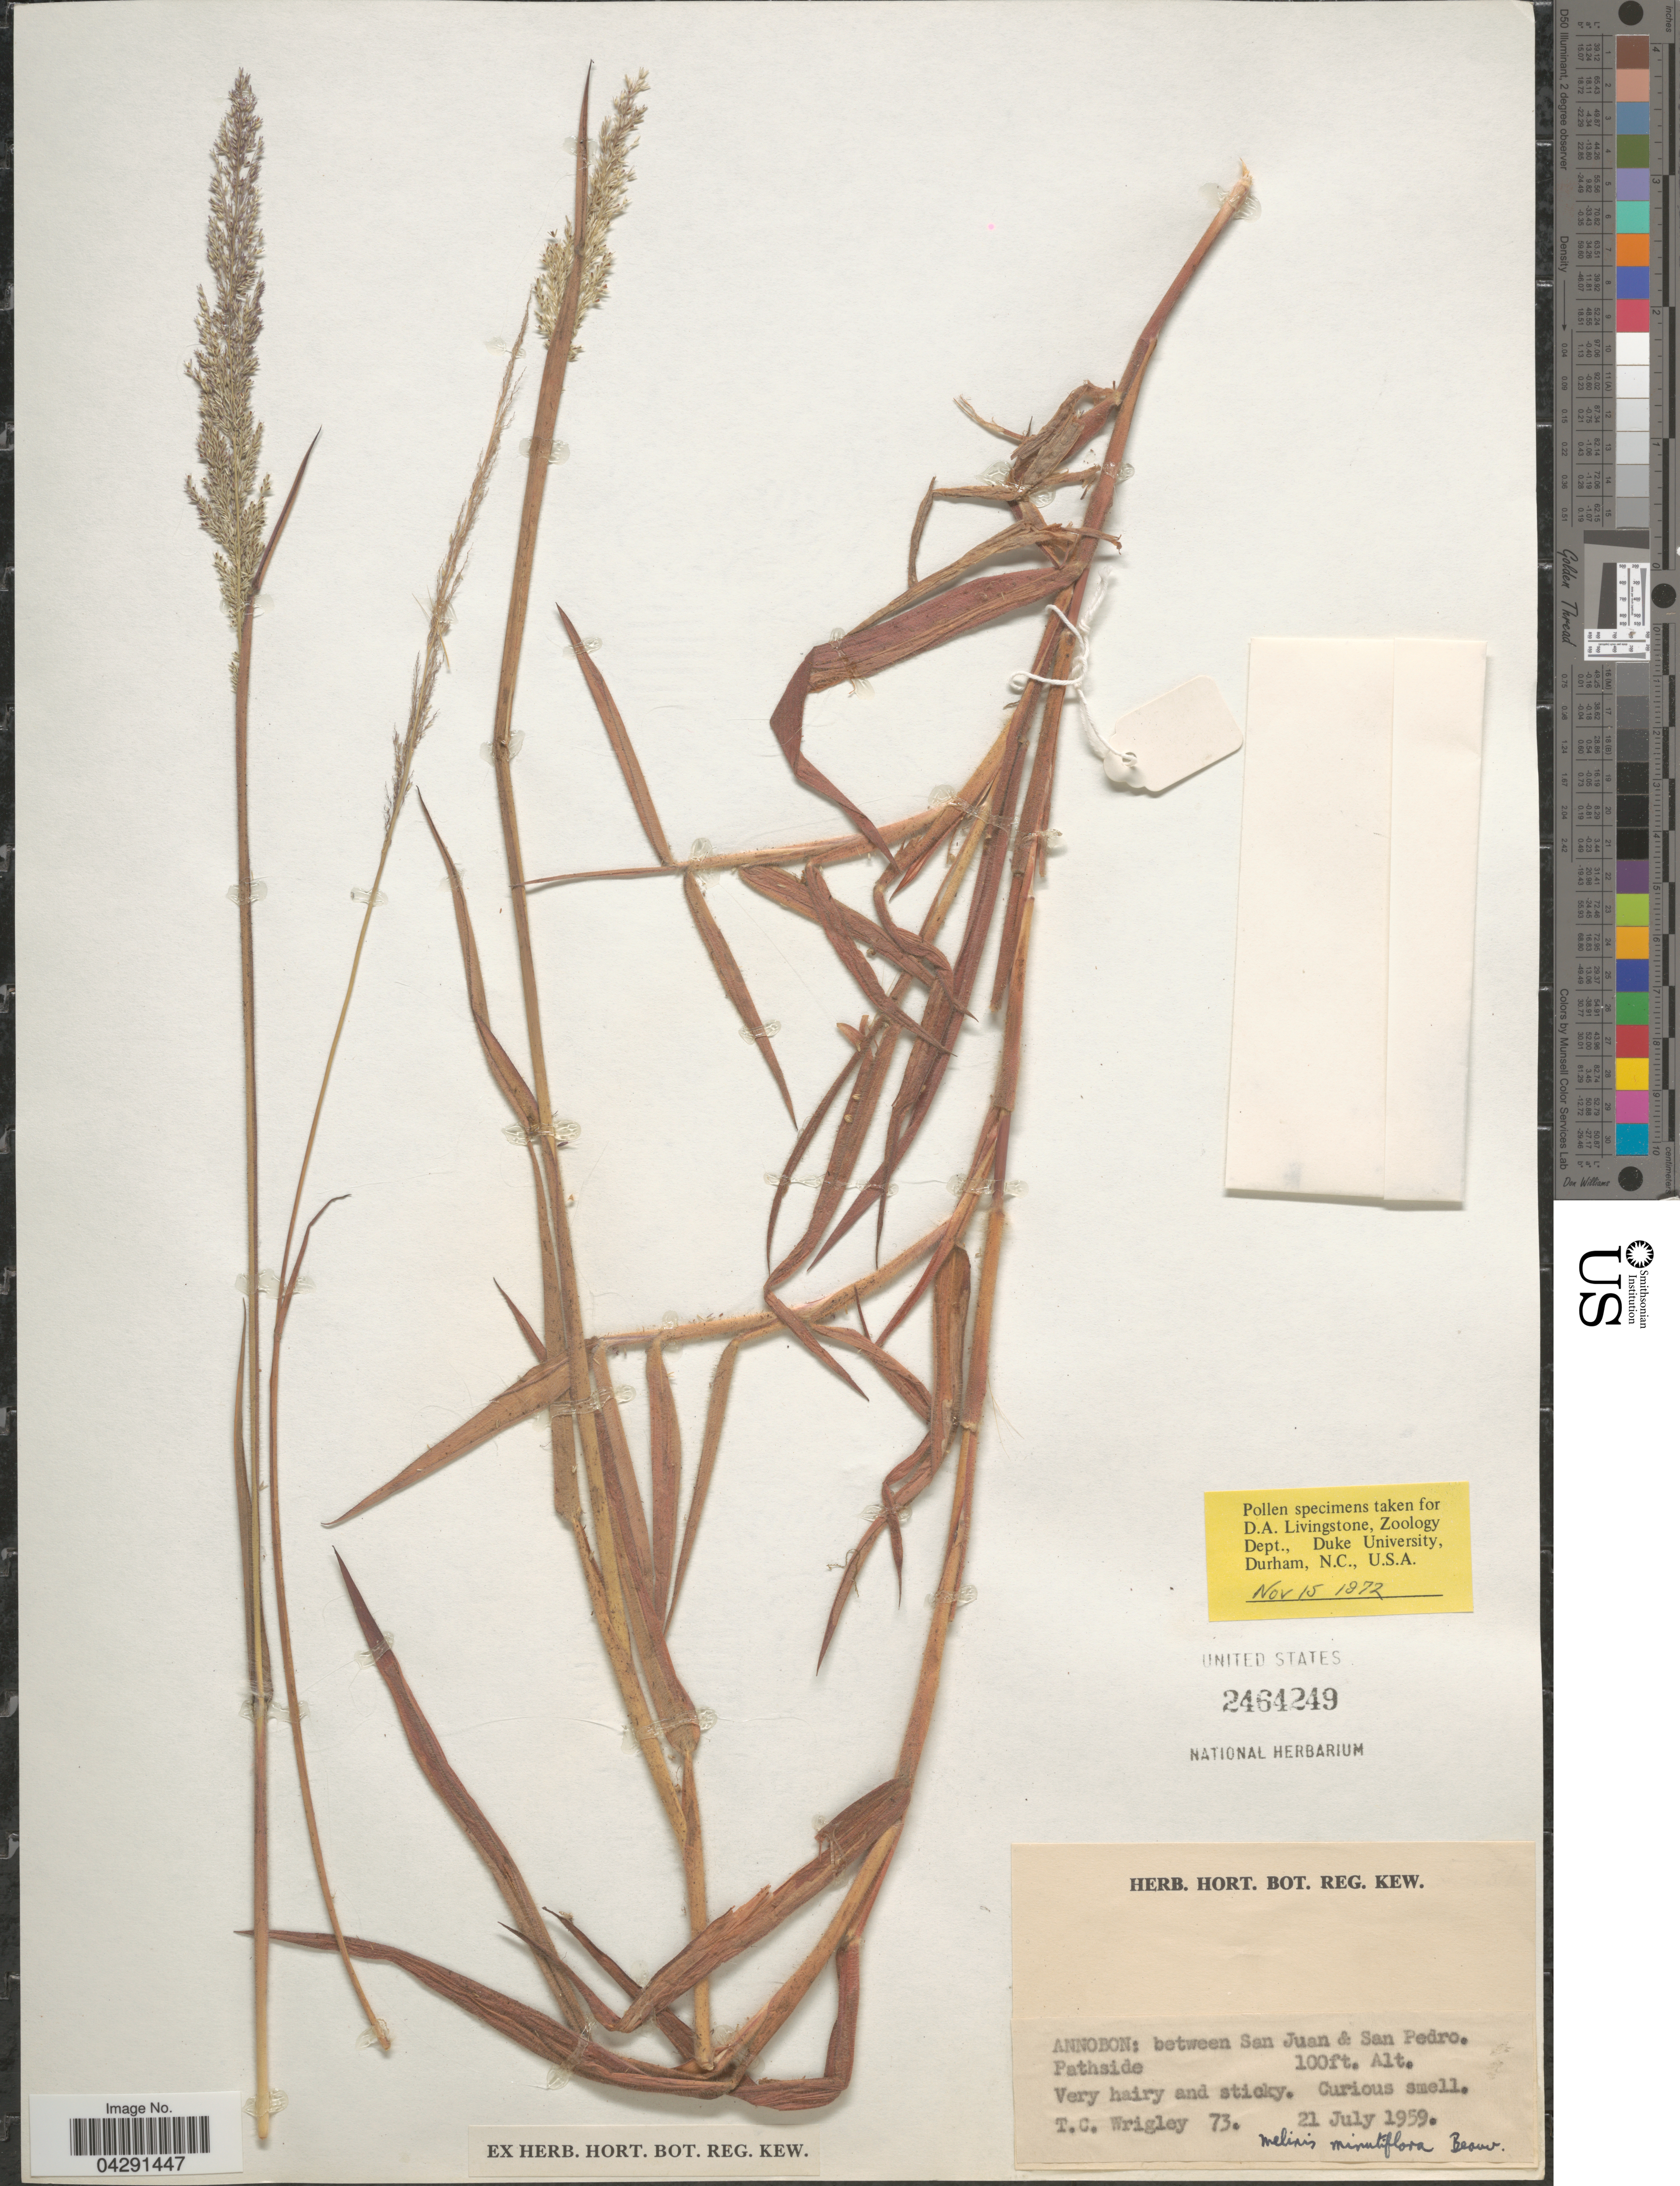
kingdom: Plantae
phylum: Tracheophyta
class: Liliopsida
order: Poales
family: Poaceae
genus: Melinis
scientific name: Melinis minutiflora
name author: P. Beauv.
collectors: T. Wrigley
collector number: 73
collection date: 1959-07-21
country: Equatorial Guinea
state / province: Annobon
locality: Between San Juan & San Pedro. Pathside.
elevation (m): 30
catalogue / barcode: US 2464249